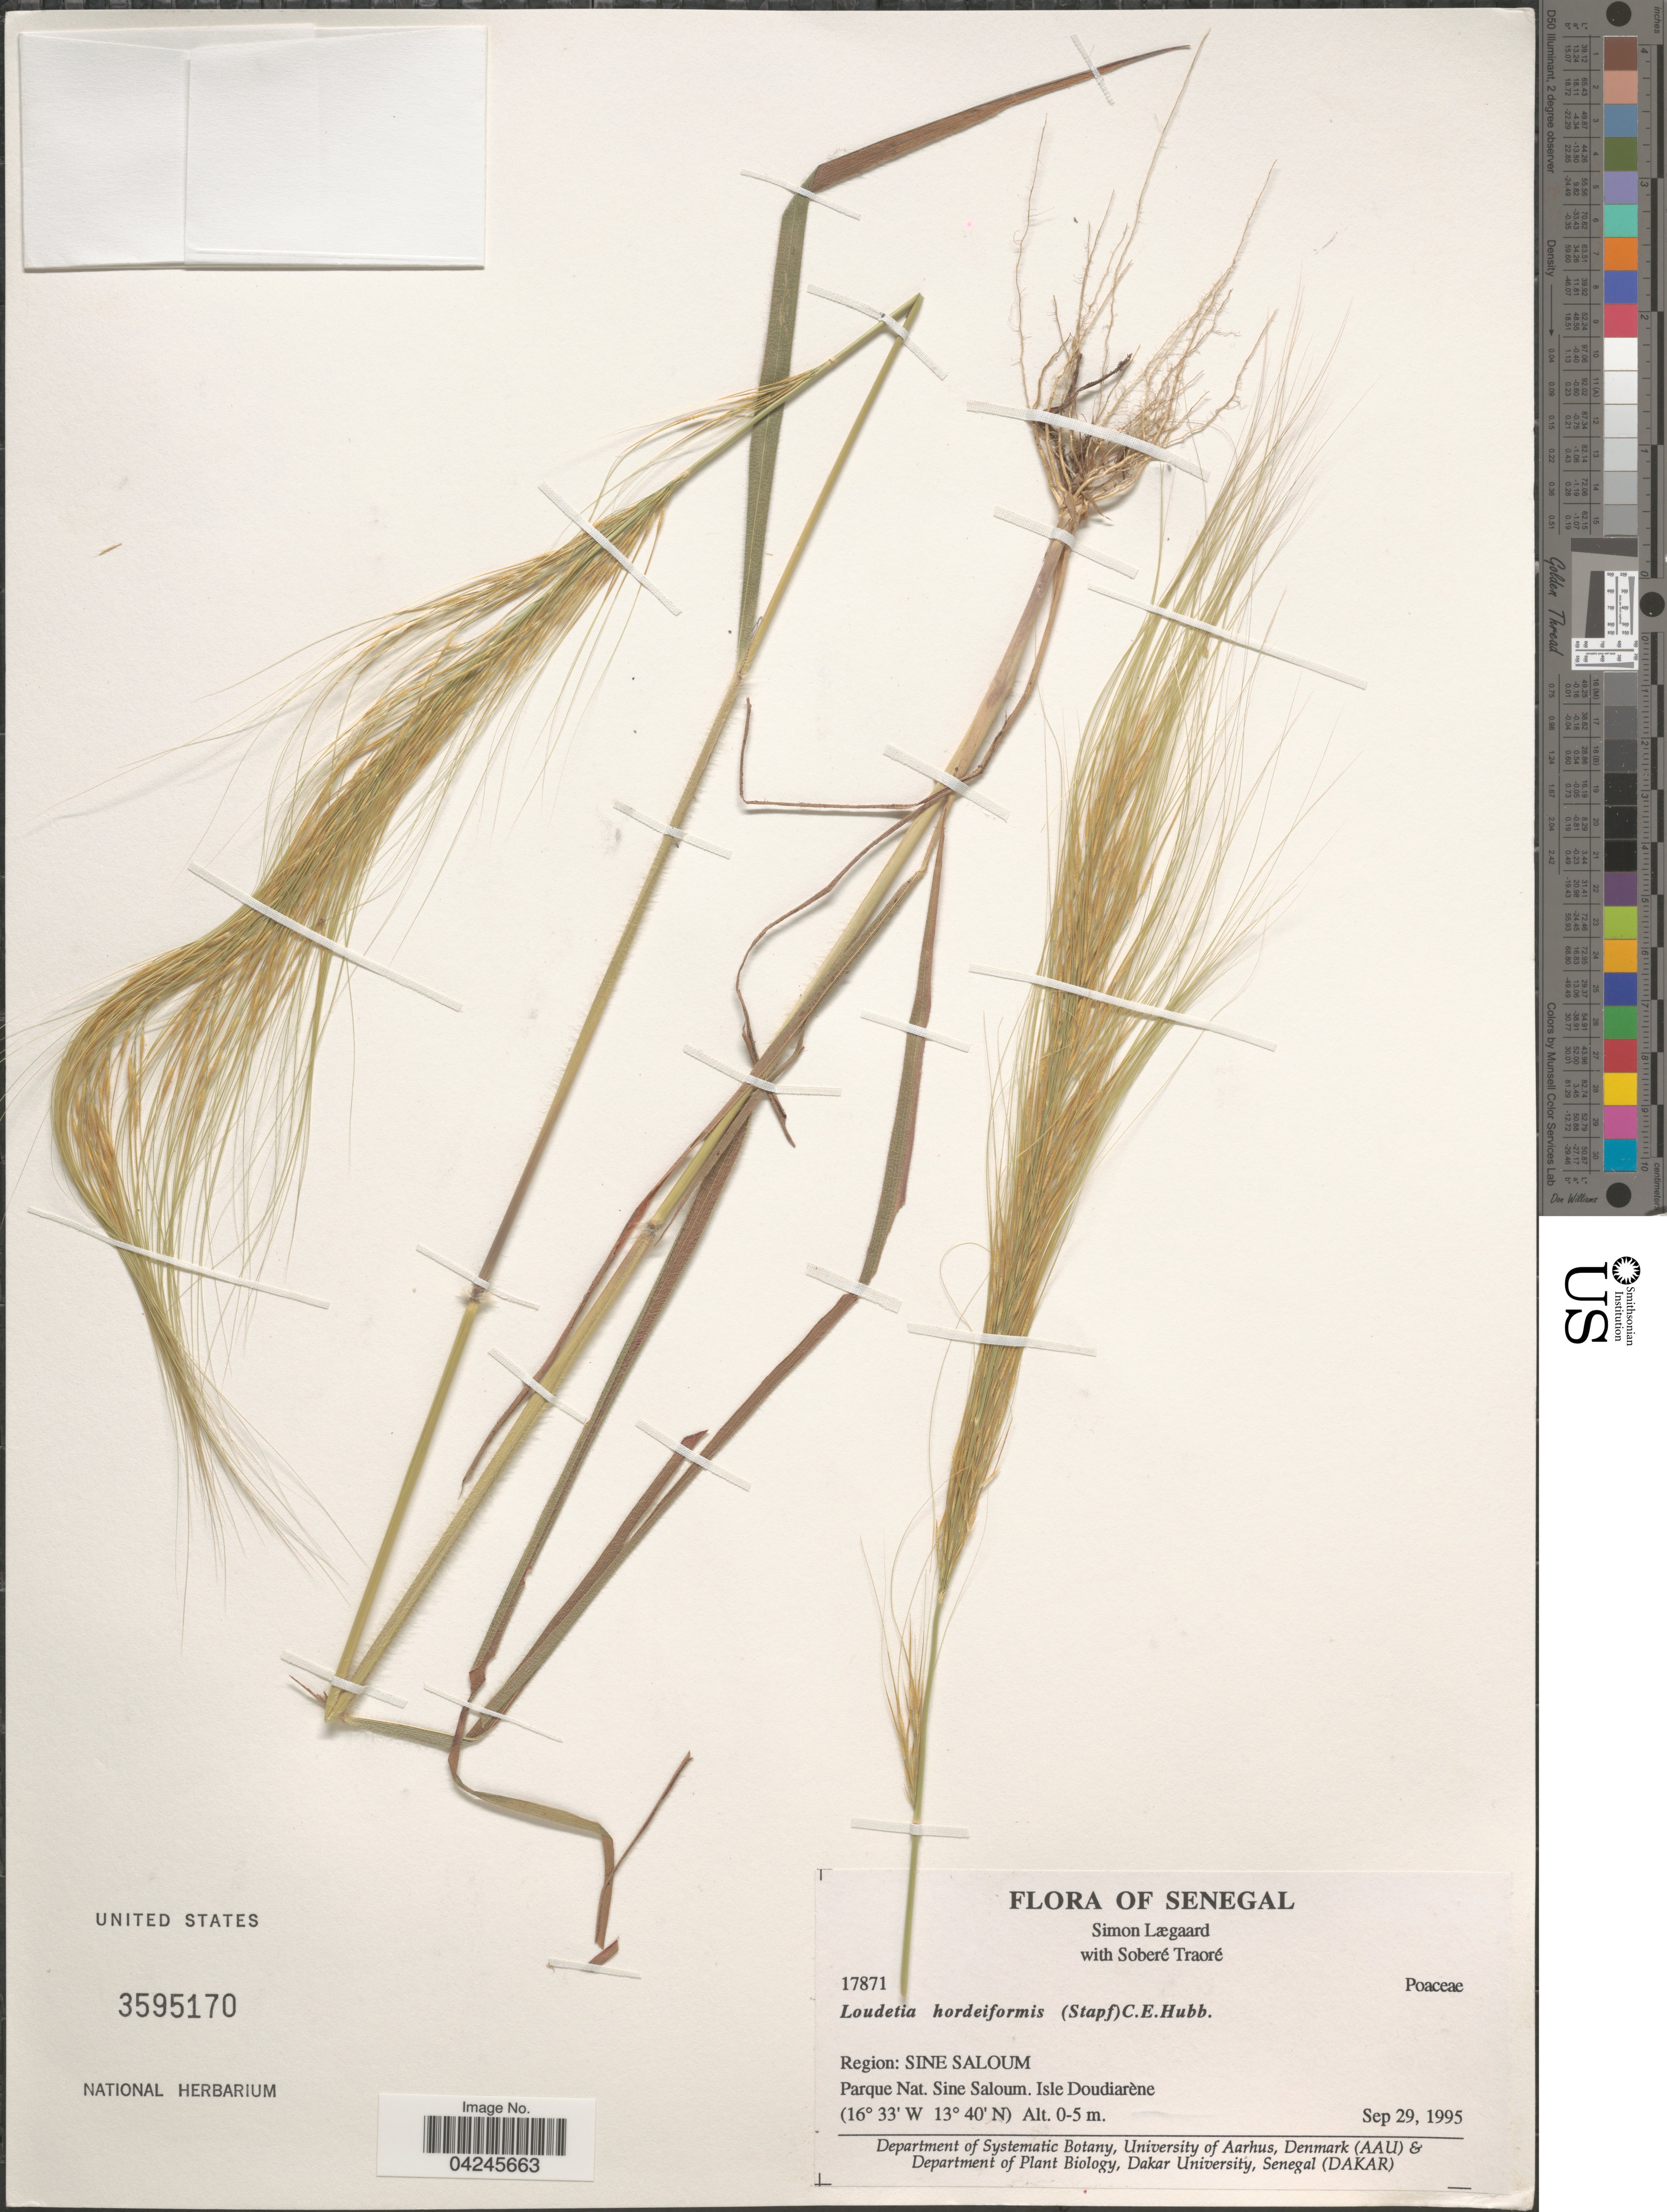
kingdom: Plantae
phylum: Tracheophyta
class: Liliopsida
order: Poales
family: Poaceae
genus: Loudetia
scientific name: Loudetia hordeiformis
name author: (Stapf) C. E. Hubb.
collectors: S. Lægaard & S. Traore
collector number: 17871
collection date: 1995-09-29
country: Senegal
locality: Region: Sine Saloum. Parque Nat. Sine Saloum. Isle Doudiarène.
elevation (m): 0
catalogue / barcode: US 3595170